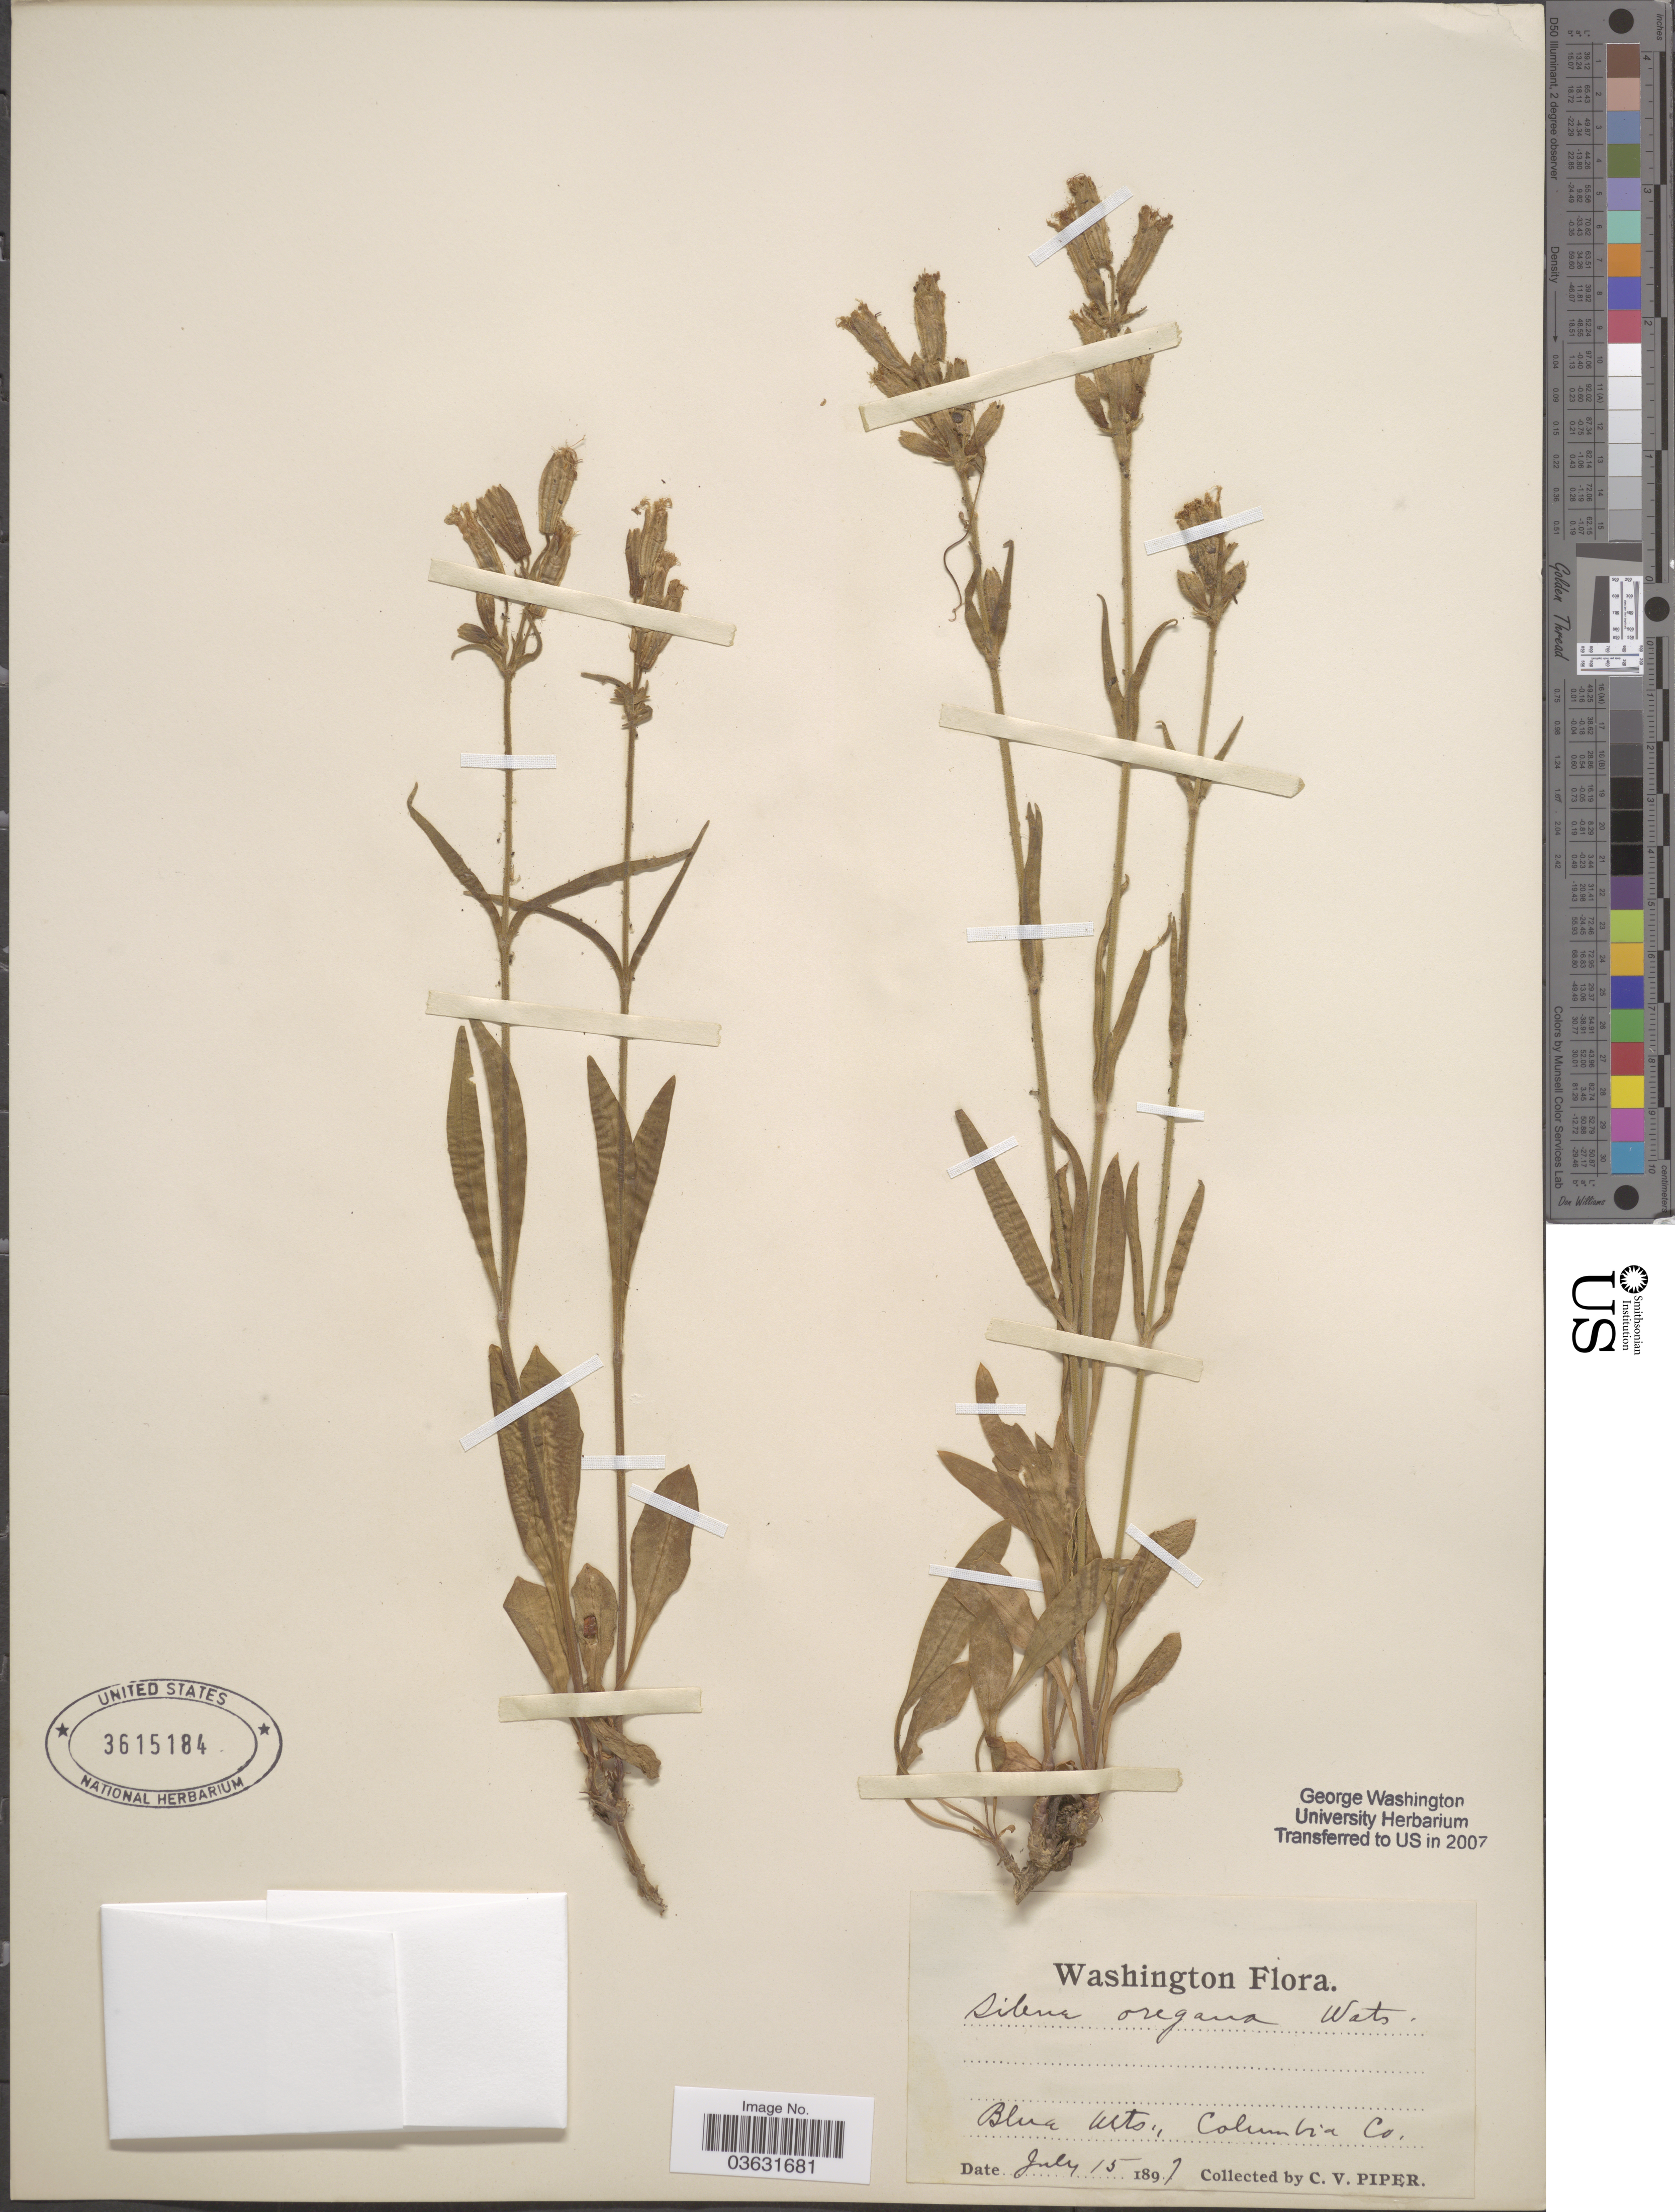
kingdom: Plantae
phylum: Tracheophyta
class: Magnoliopsida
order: Caryophyllales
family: Caryophyllaceae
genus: Silene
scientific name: Silene oregana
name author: S. Watson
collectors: C. V. Piper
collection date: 1897-07-15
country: United States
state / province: Washington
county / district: Columbia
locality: Blue Mts., Columbia Co.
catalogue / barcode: US 3615184